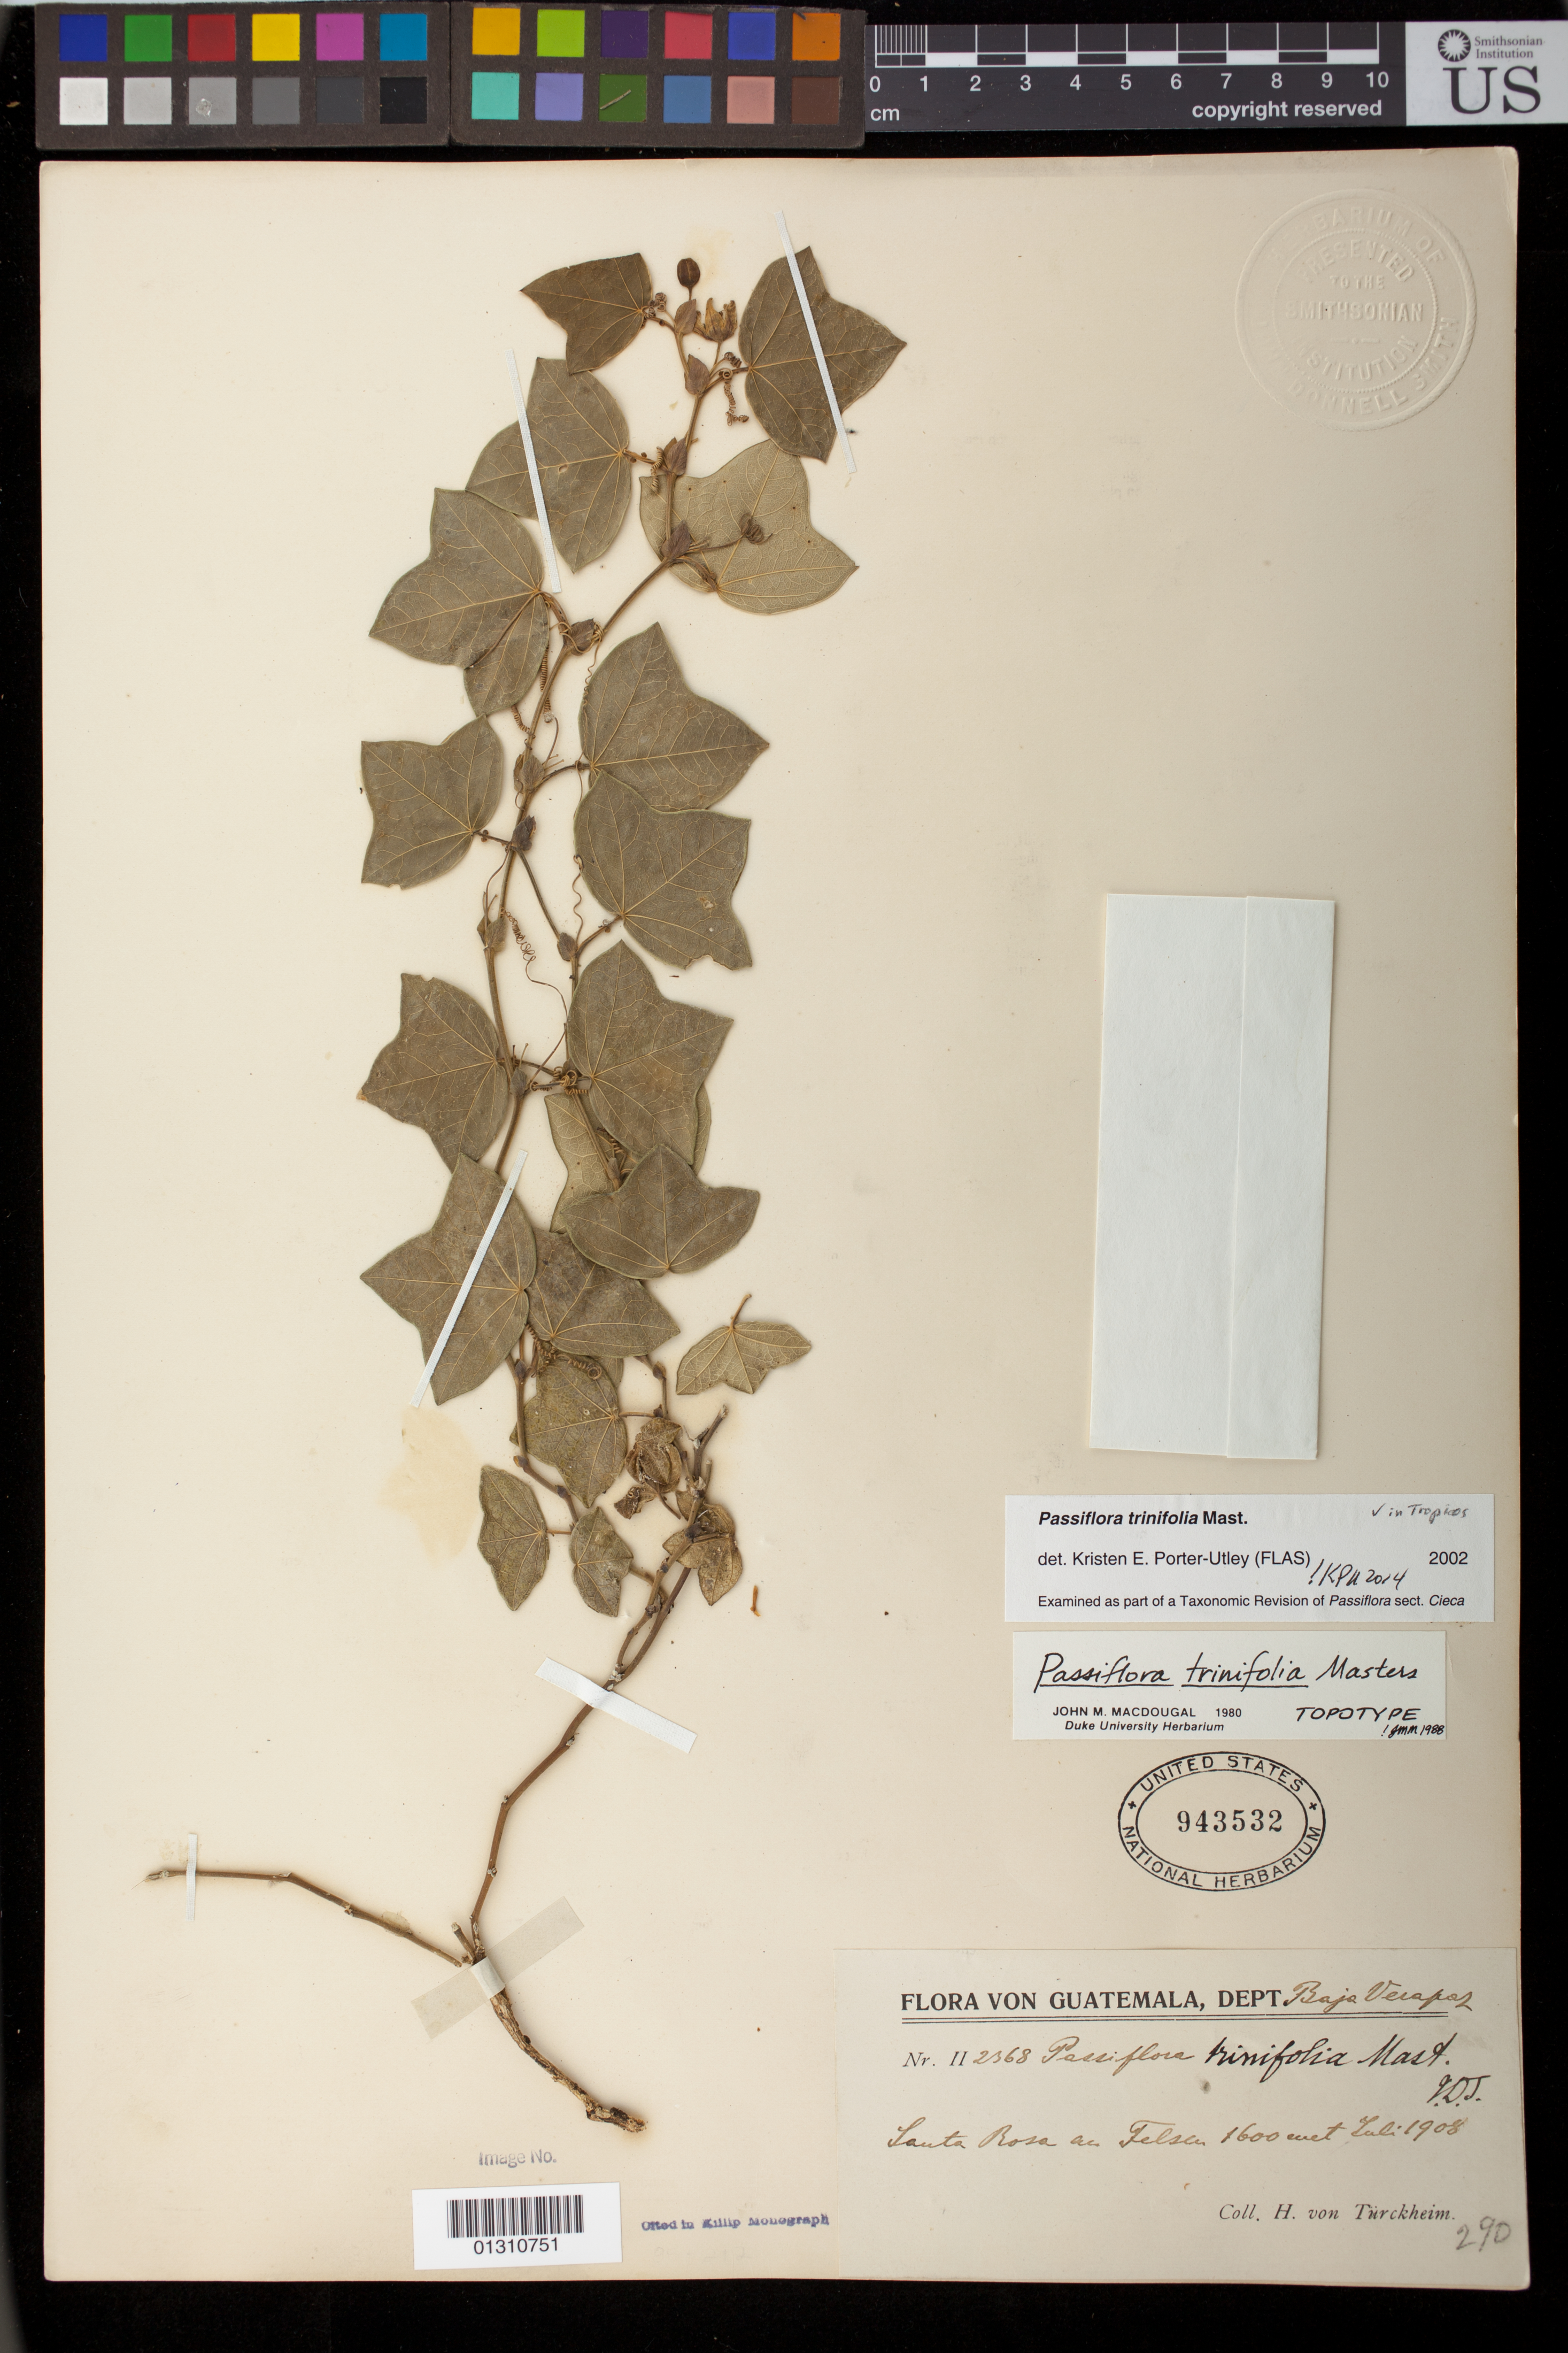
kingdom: Plantae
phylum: Tracheophyta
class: Magnoliopsida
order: Malpighiales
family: Passifloraceae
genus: Passiflora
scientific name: Passiflora trinifolia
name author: Mast.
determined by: Porter-Utley, Kristen E.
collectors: H. von Türckheim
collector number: II.2368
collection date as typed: Jul 1908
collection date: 1908-07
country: Guatemala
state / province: Baja Verapaz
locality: Santa Rosa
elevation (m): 1600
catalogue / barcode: US 943532